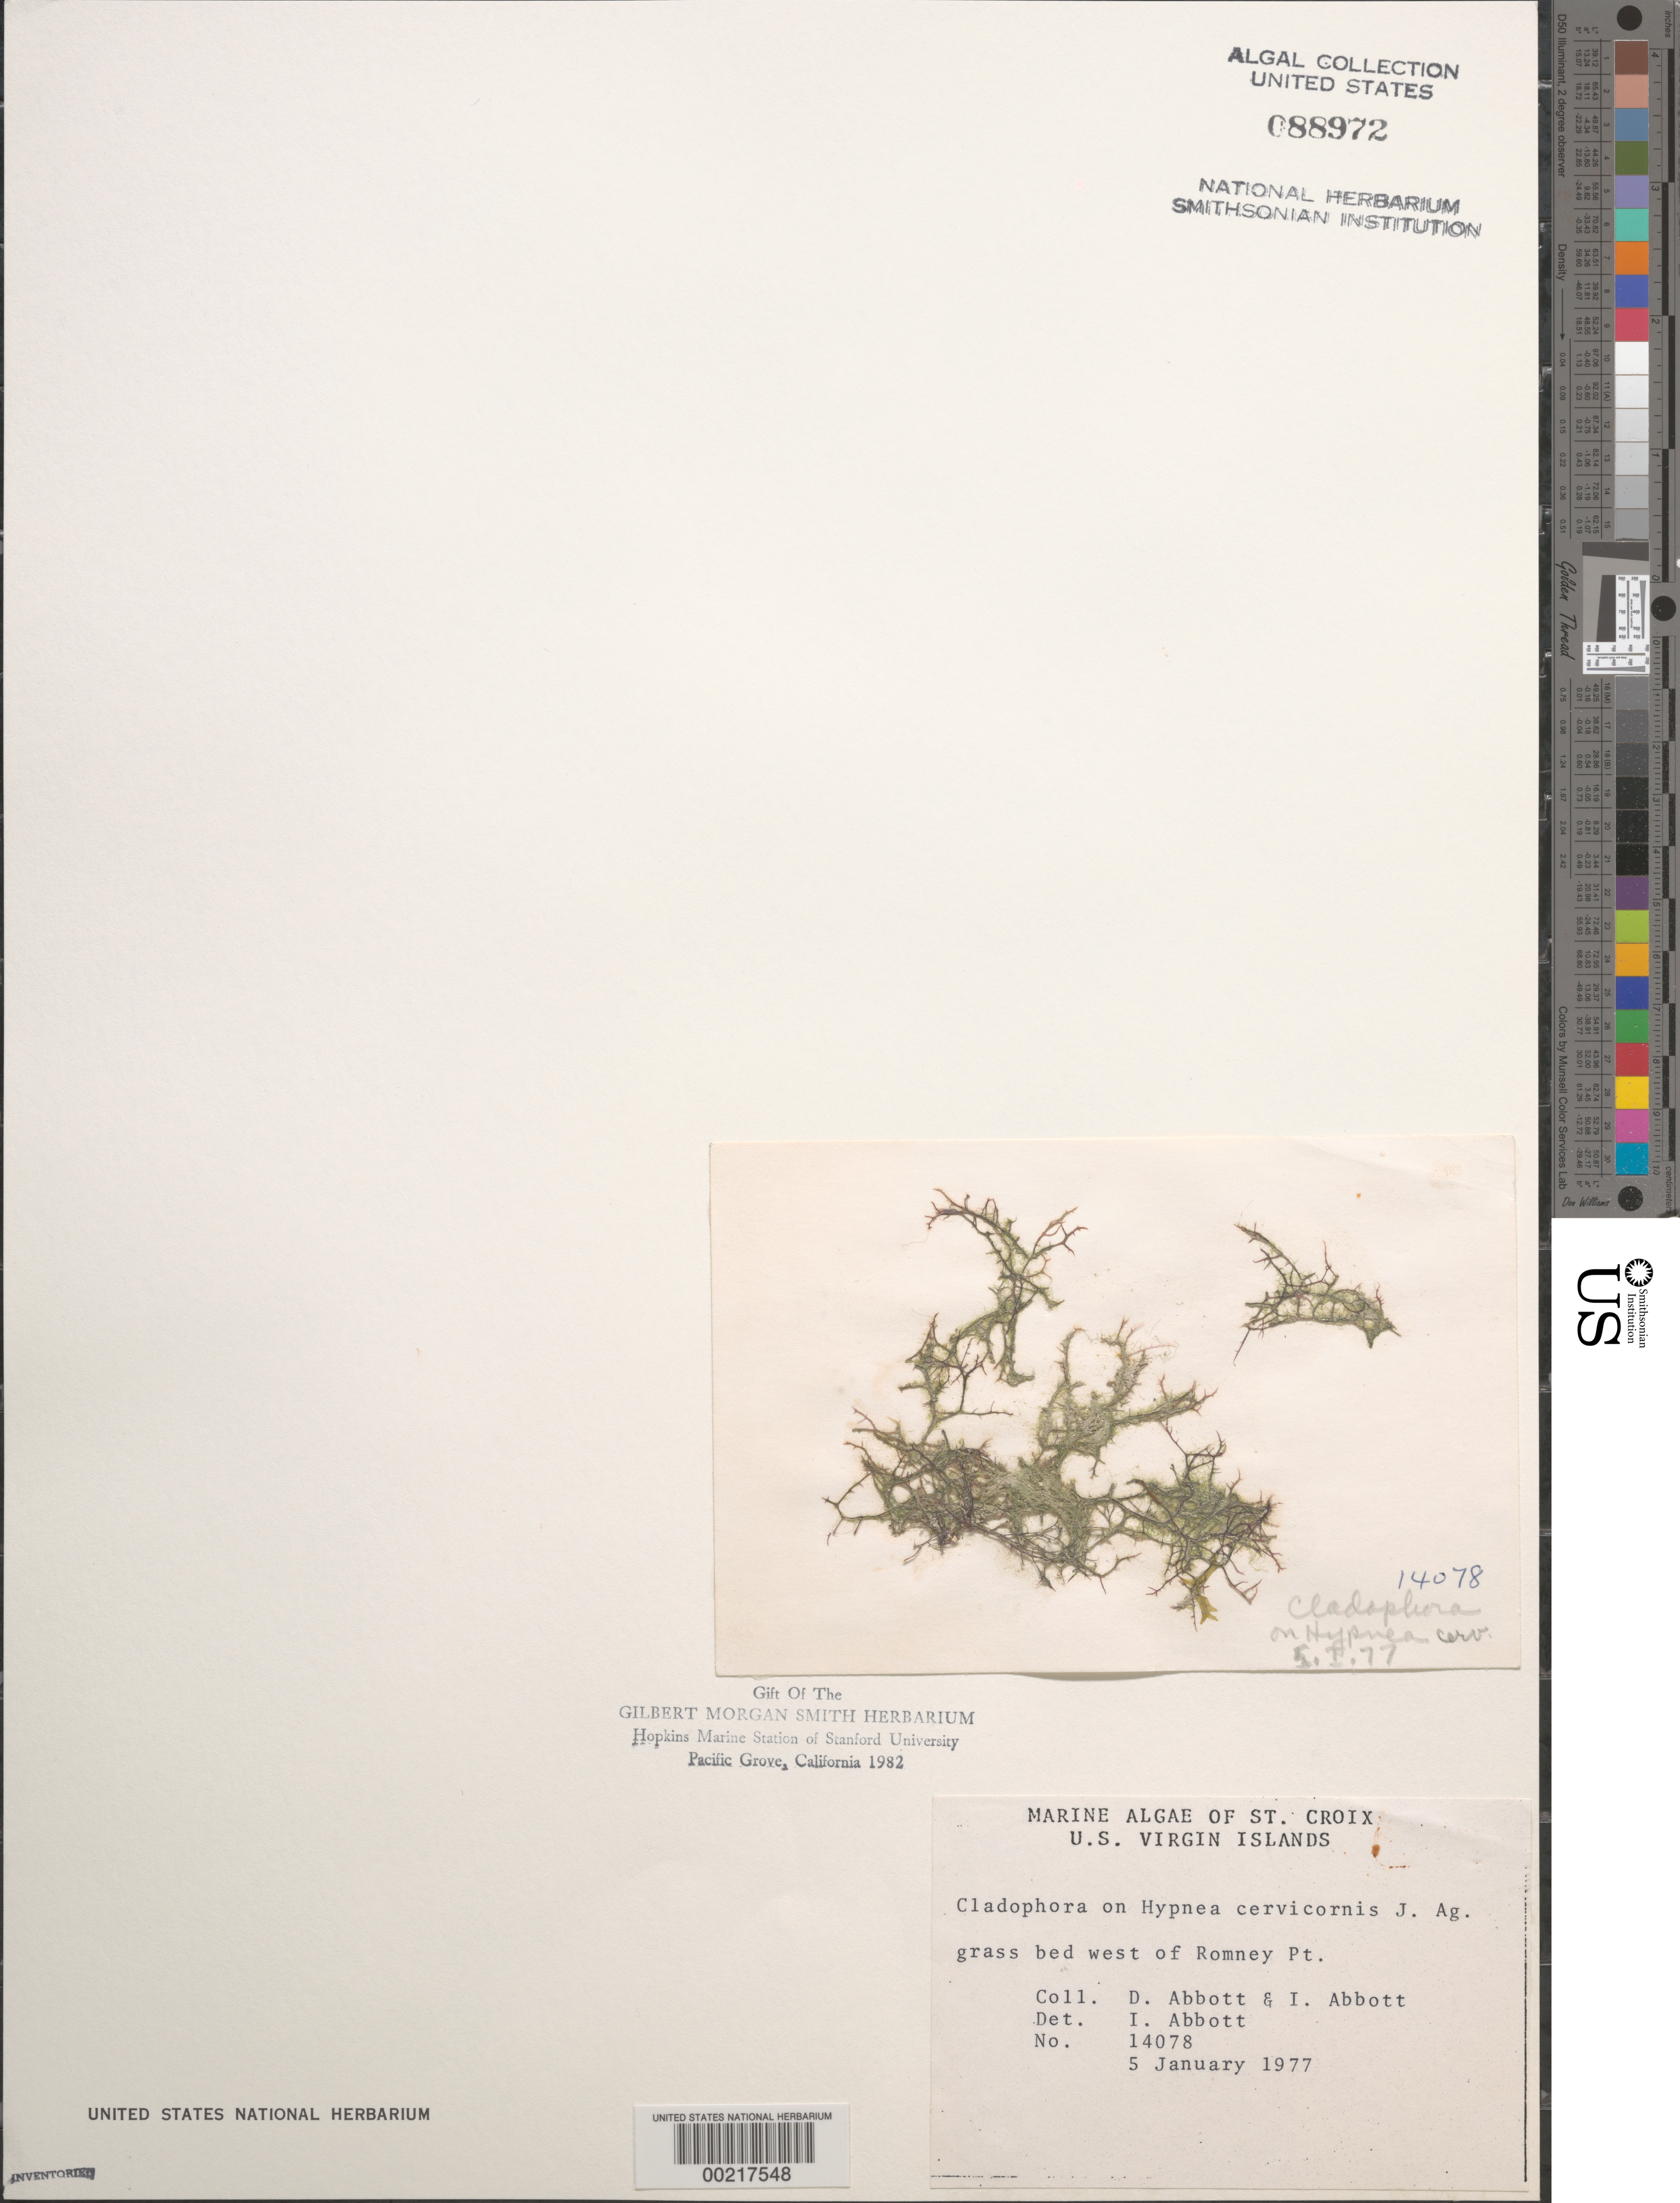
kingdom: Plantae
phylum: Chlorophyta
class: Ulvophyceae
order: Cladophorales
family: Cladophoraceae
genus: Cladophora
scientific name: Cladophora sp.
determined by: Abbott, Isabella A.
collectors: D. P. Abbott & I. A. Abbott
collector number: IAA 14078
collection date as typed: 05 Jan 1977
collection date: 1977-01-05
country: U.S. Virgin Islands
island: St. Croix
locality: West of Romney Point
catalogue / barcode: US 88972